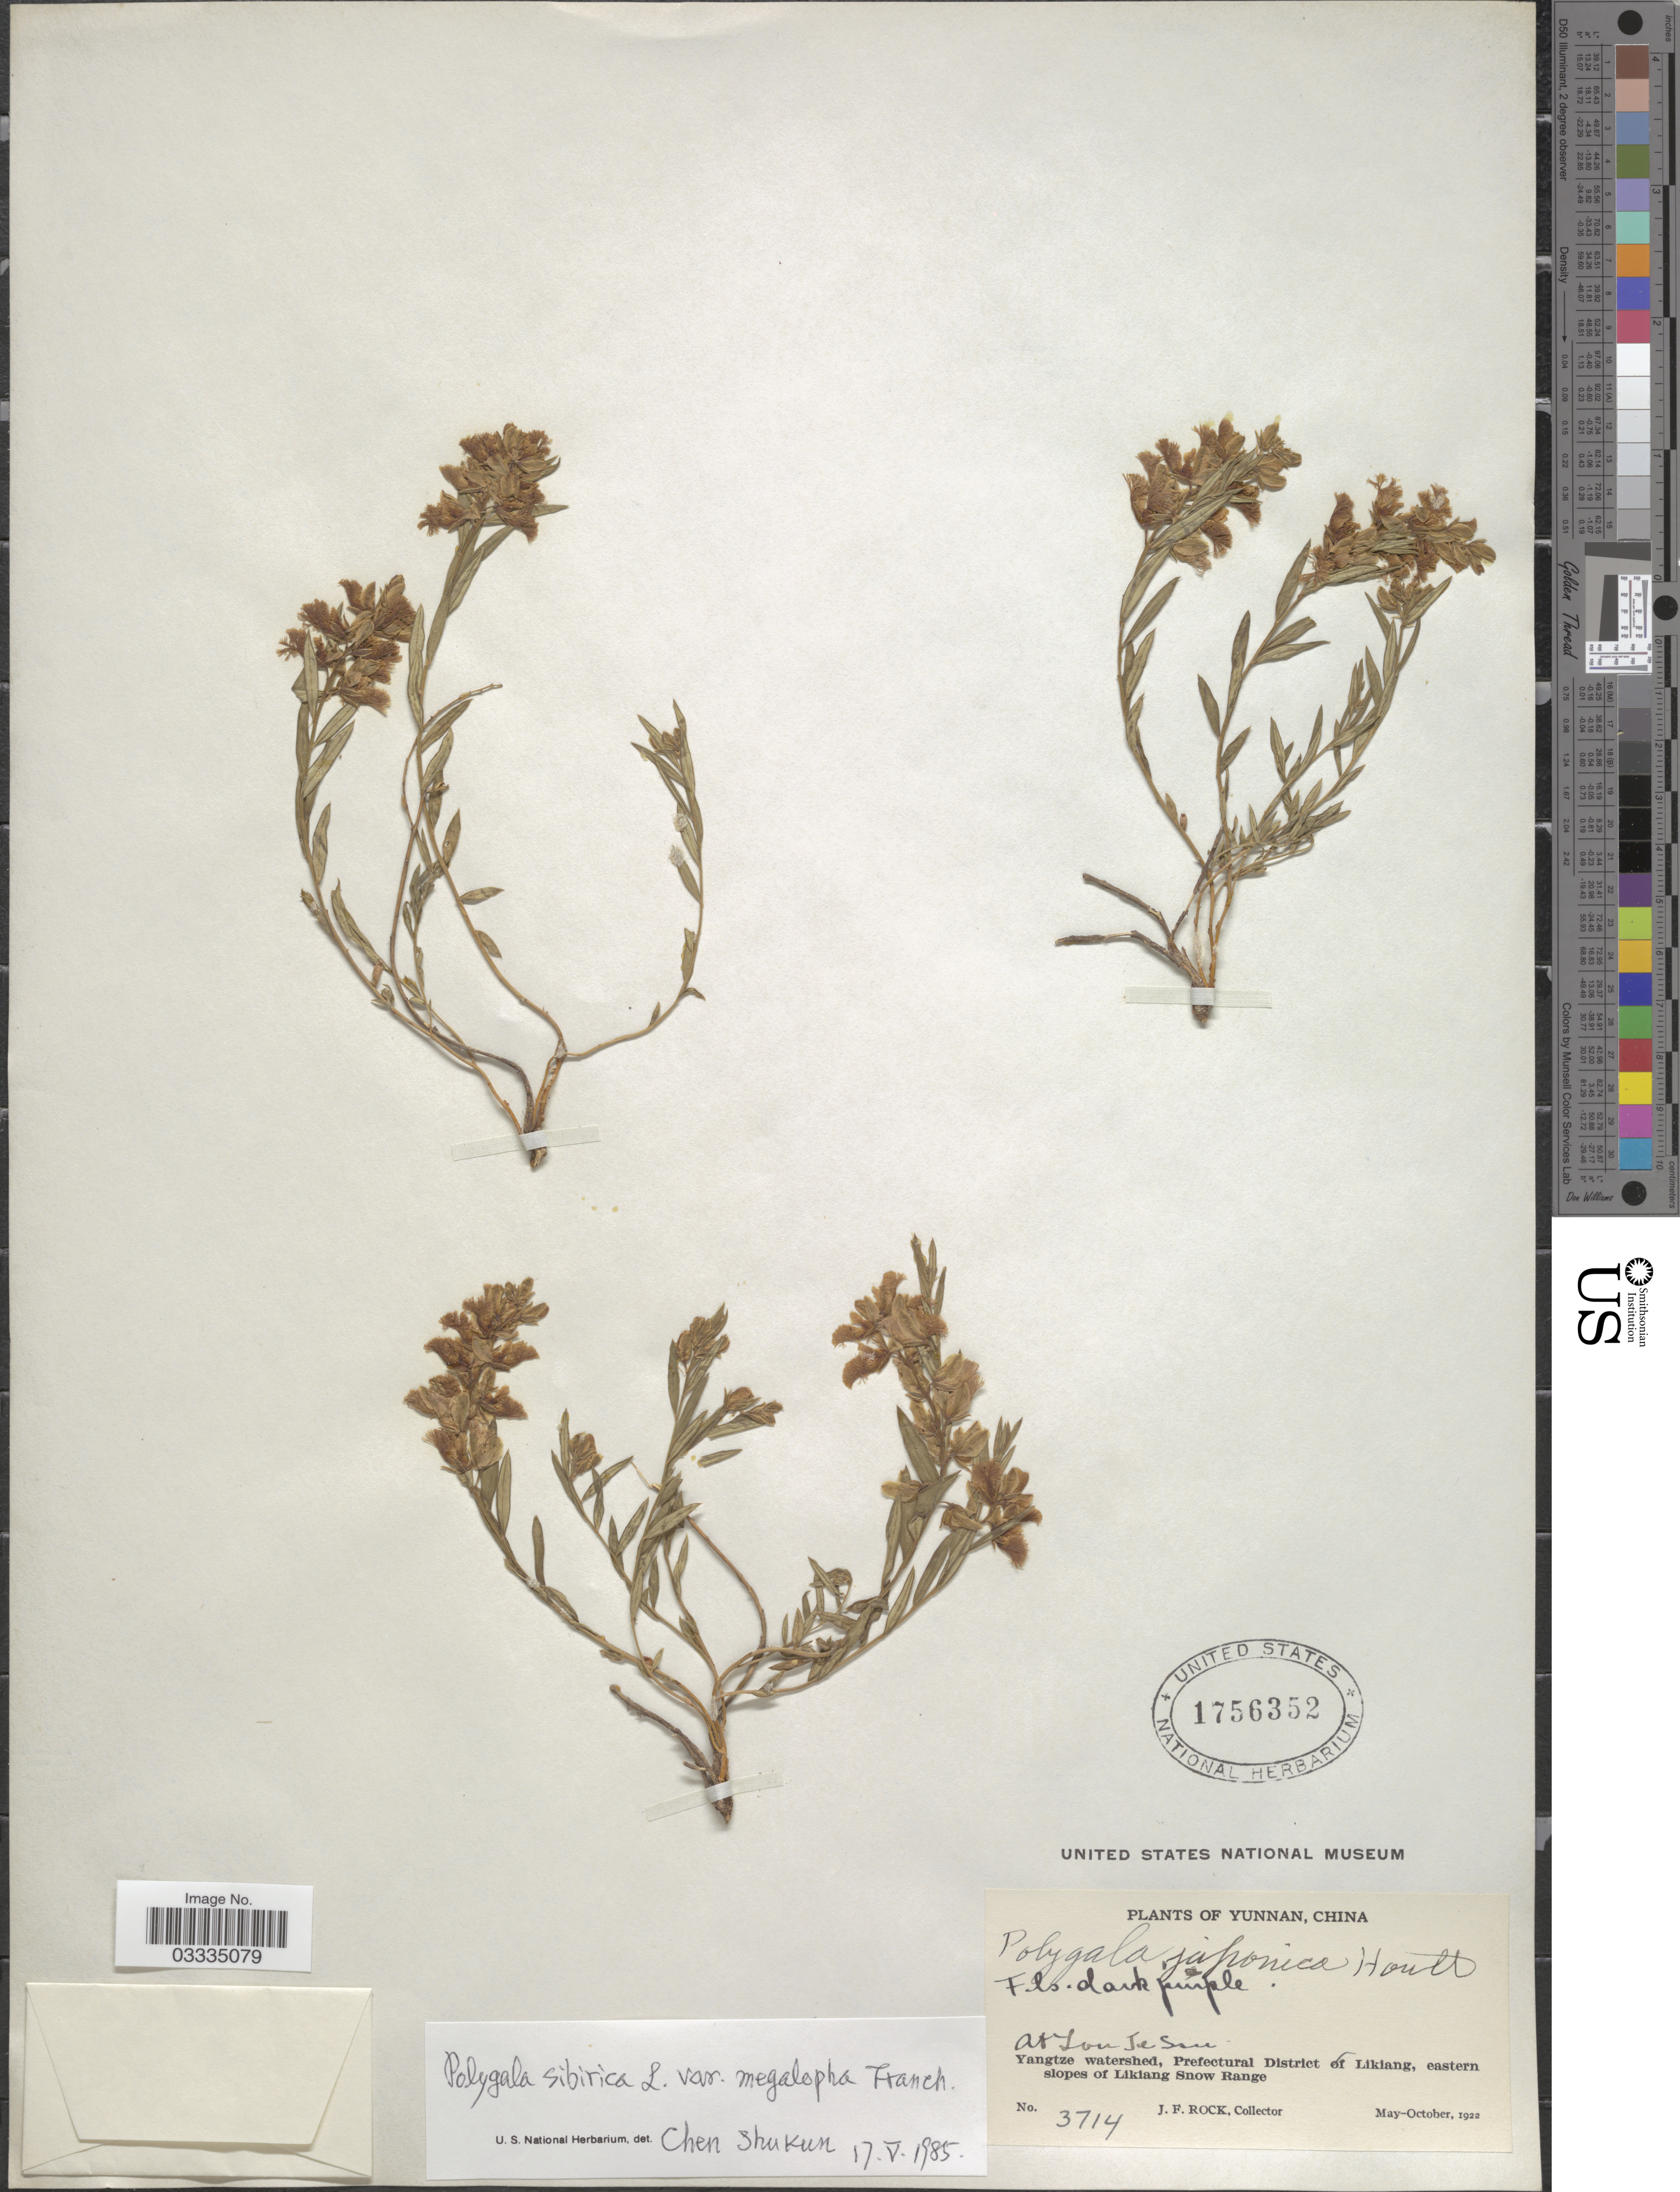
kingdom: Plantae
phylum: Tracheophyta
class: Magnoliopsida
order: Fabales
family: Polygalaceae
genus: Polygala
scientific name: Polygala japonica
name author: Houtt.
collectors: J. Rock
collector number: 3714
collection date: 1922-05/1922-10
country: China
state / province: Yunnan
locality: At Lon Je San. Yangtze watershed, Prefectural District of Likiang, eastern slopes of Likiang Snow Range.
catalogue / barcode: US 1756352